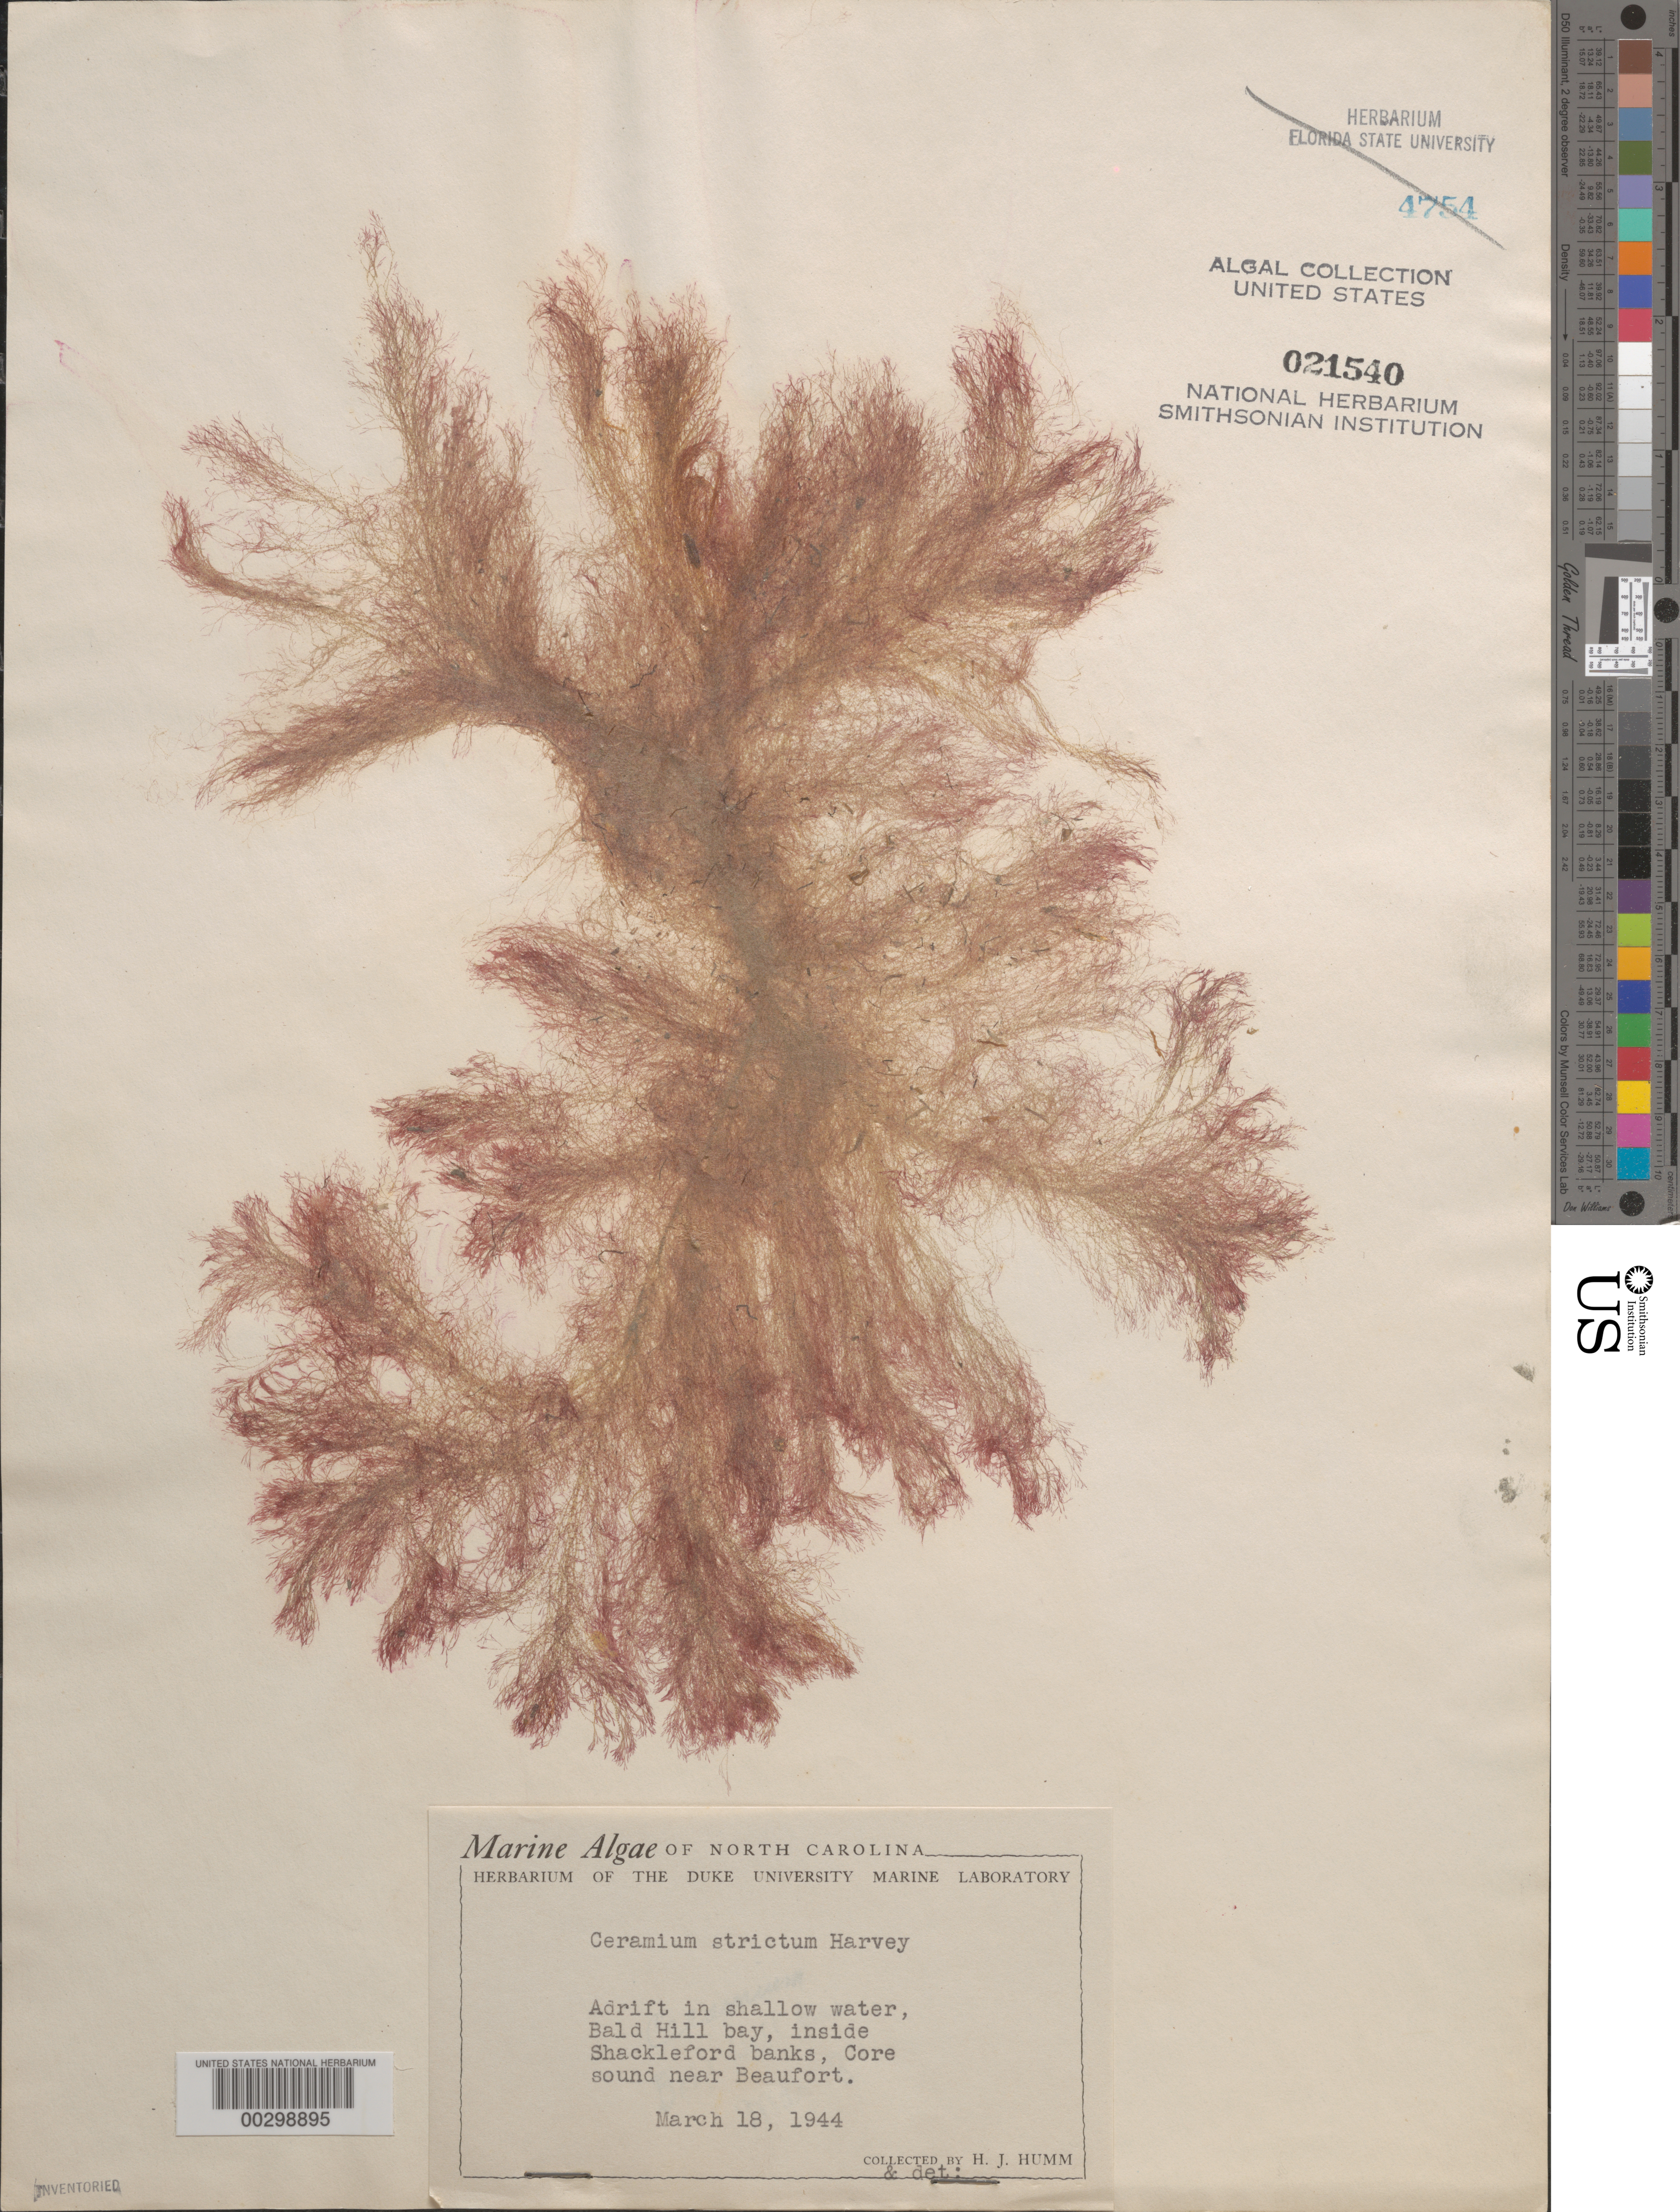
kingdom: Plantae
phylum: Rhodophyta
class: Florideophyceae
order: Ceramiales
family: Ceramiaceae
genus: Ceramium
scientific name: Ceramium strictum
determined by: Humm, Harold J.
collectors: H. J. Humm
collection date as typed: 18 Mar 1944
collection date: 1944-03-18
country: United States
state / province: North Carolina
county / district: Carteret County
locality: Bald Hill Bay, Shackleford Banks, Core Sound near Beaufort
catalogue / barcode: US 21540